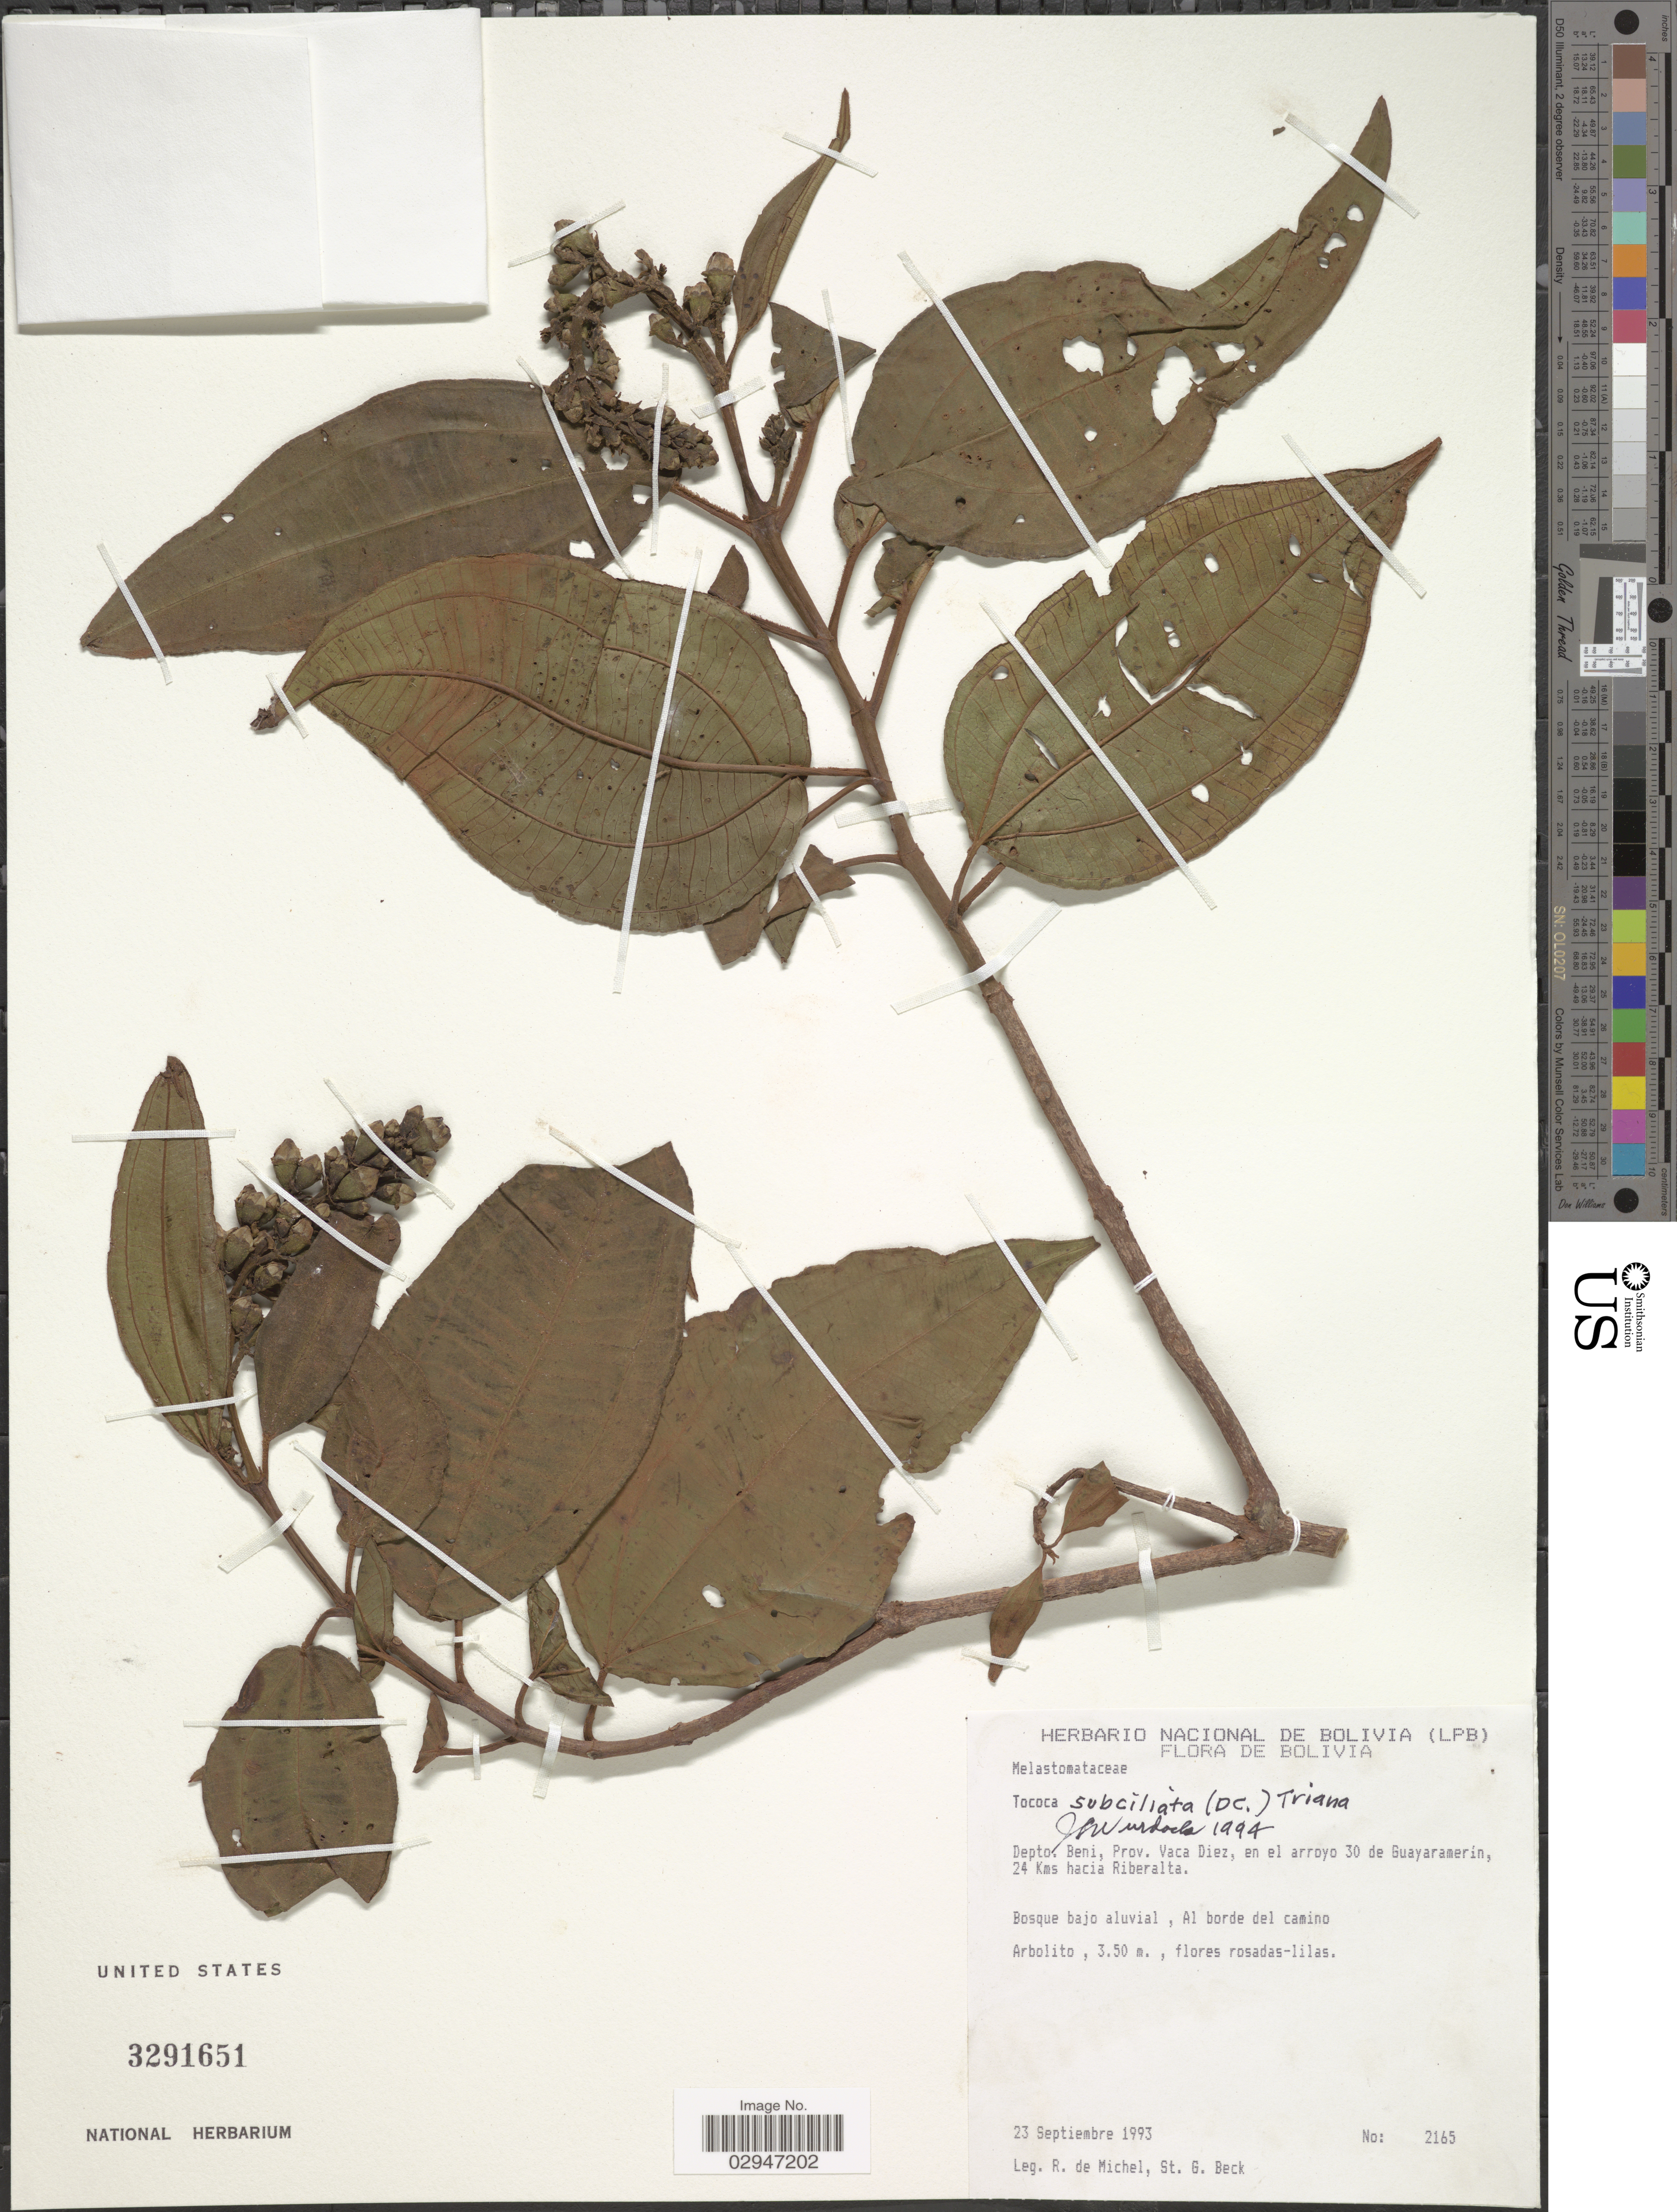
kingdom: Plantae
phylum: Tracheophyta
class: Magnoliopsida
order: Myrtales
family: Melastomataceae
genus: Tococa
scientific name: Tococa subciliata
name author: (DC.) Triana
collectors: d. Michel R. & S. G. Beck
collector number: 2165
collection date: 1993-09-23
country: Bolivia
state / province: Beni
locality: Depto. Beni, Prov. Vaca Diez, en el arroyo 30 de Guayaramerín, 24 Kms hacia Riberalta.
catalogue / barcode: US 3291651